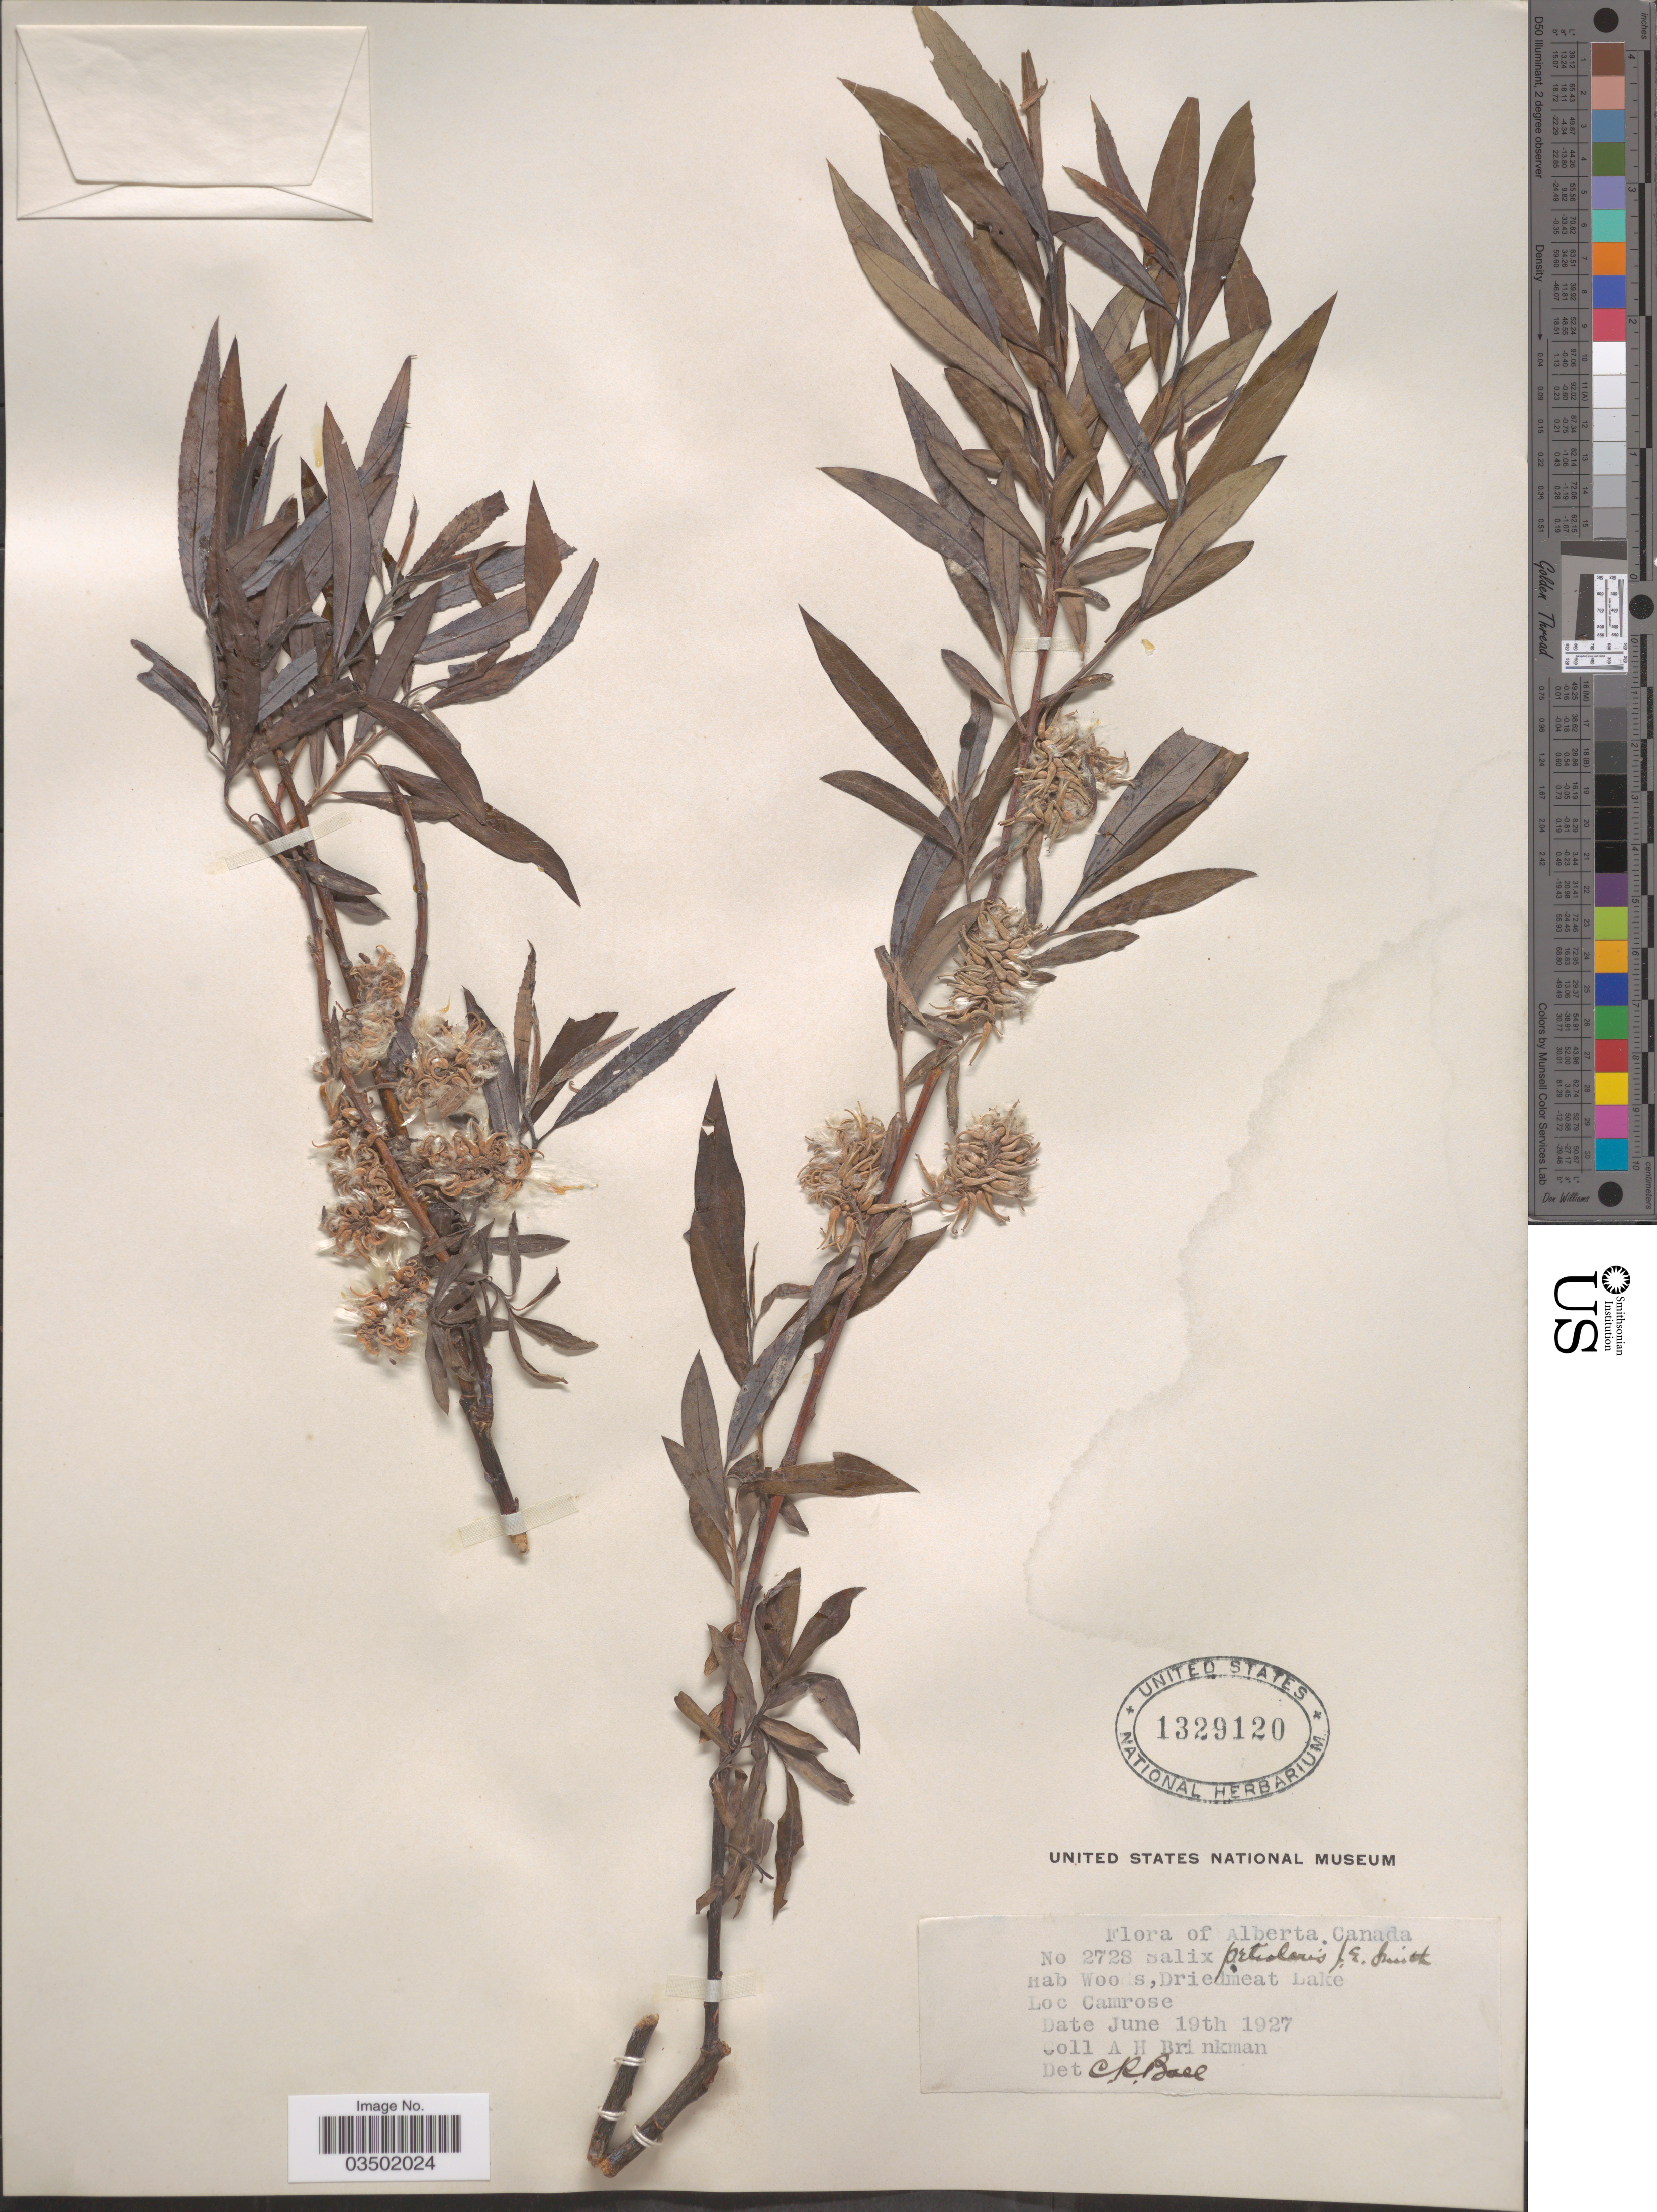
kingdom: Plantae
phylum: Tracheophyta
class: Magnoliopsida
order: Malpighiales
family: Salicaceae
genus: Salix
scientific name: Salix petiolaris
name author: Sm.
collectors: A. Brinkman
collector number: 2728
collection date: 1927-06-19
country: Canada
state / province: Alberta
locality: Woods, Driedmeat Lake. Camrose.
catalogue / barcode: US 1329120